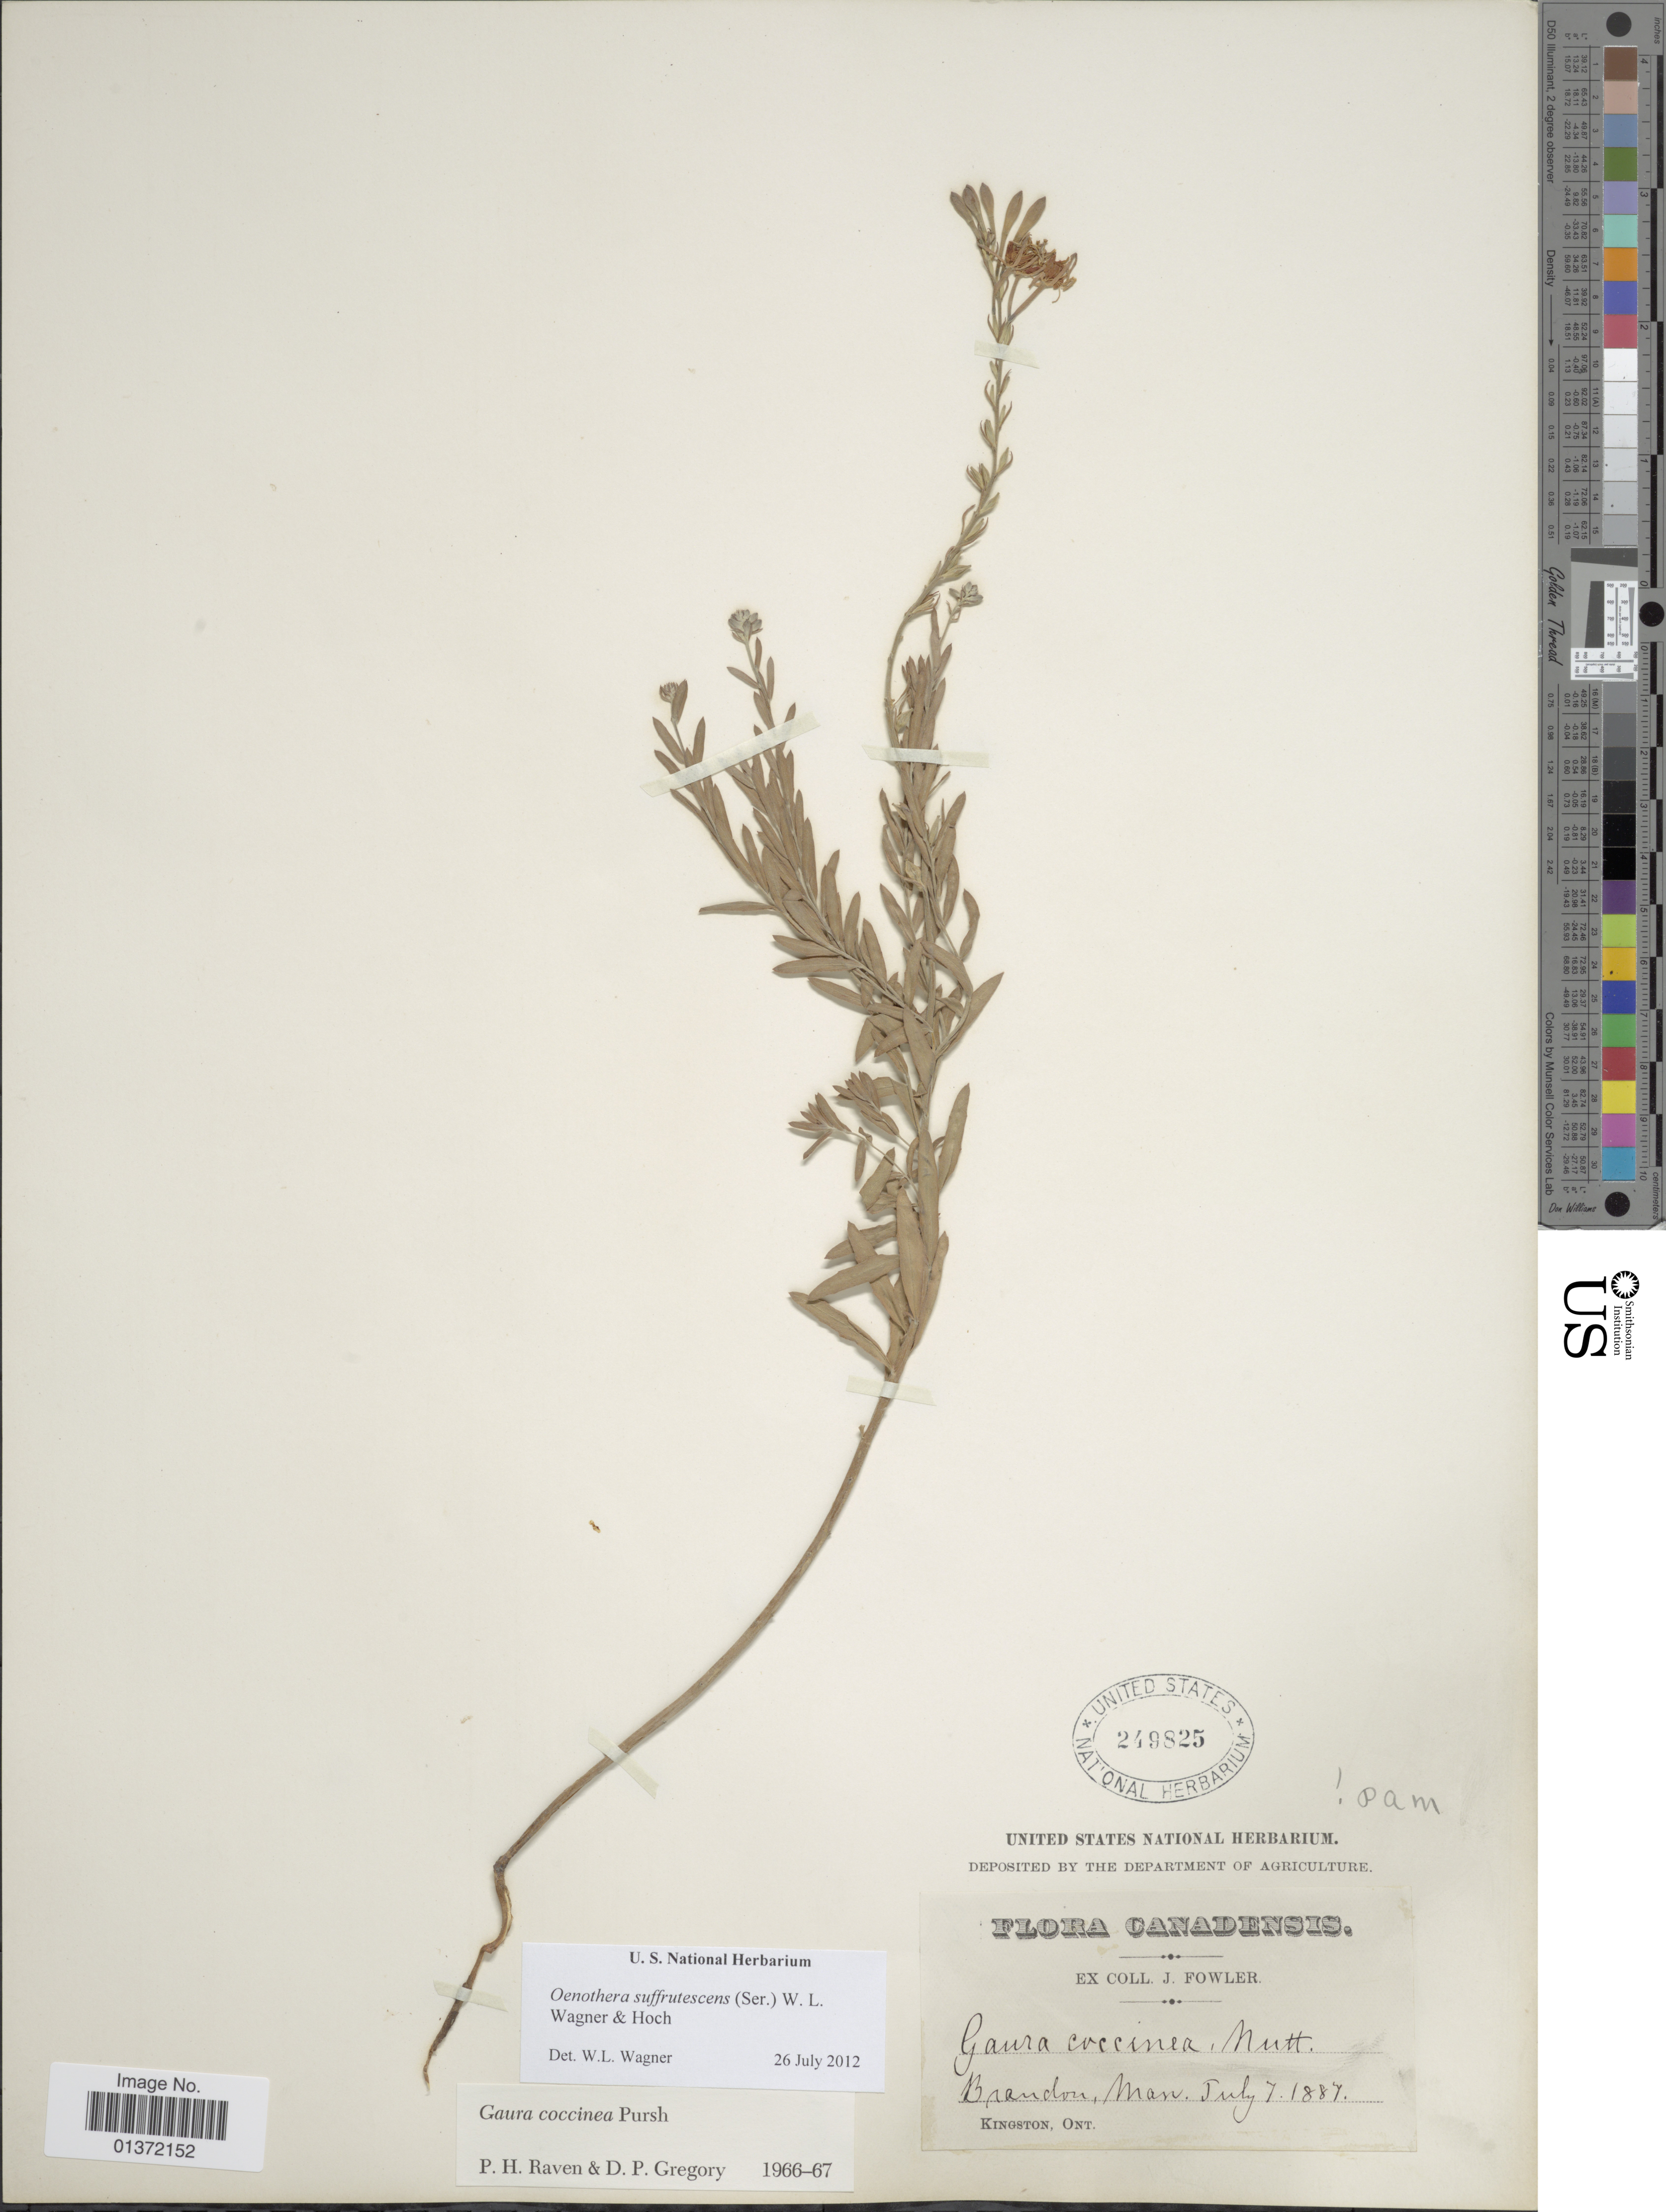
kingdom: Plantae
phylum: Tracheophyta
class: Magnoliopsida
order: Myrtales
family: Onagraceae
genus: Oenothera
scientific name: Oenothera suffrutescens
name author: (Ser.) W.L. Wagner & Hoch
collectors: J. P. Fowler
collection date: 1887-07-07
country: Canada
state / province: Manitoba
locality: Brandon, Man.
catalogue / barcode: US 249825